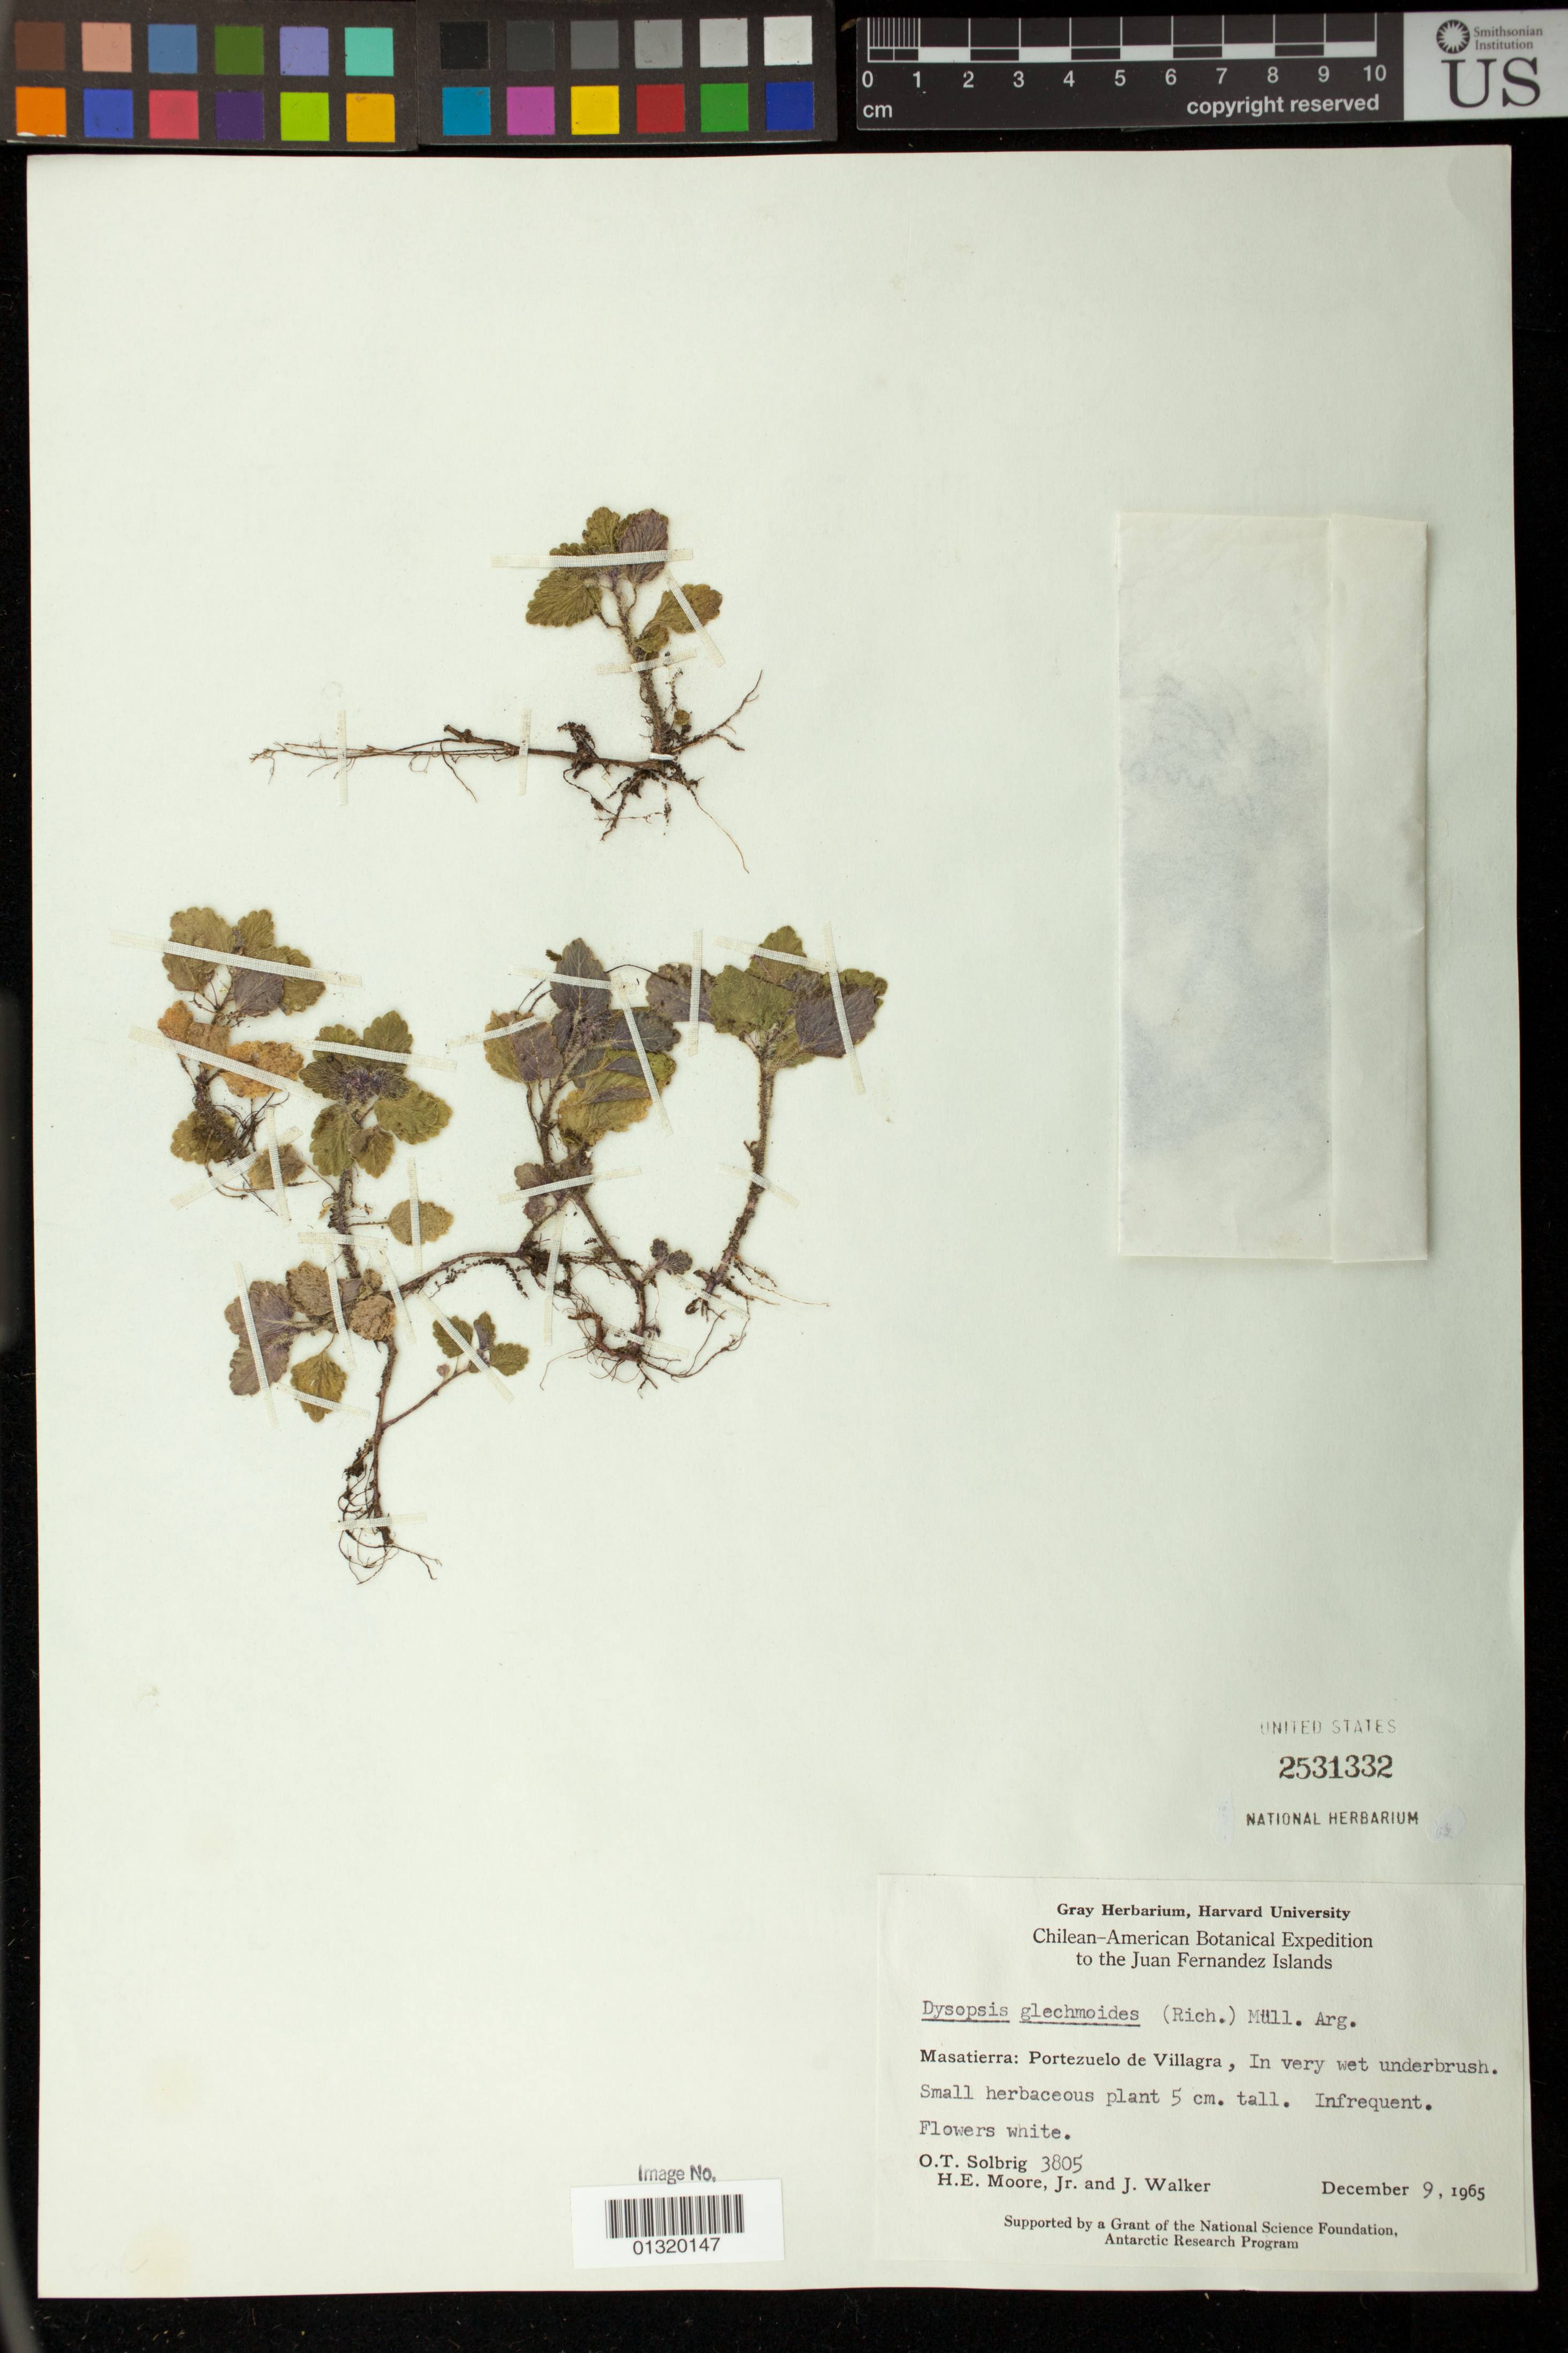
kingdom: Plantae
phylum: Tracheophyta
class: Magnoliopsida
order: Malpighiales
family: Euphorbiaceae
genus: Dysopsis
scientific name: Dysopsis glechomoides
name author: (A. Rich.) Müll. Arg.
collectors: O. T. Solbrig, H. E. Moore & J. Walker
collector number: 3805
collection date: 1965-12-09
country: Chile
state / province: Valparaíso (V)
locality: Juan Fernandez Islands Masatierra: Portezuelo de Villagra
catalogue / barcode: US 2531332